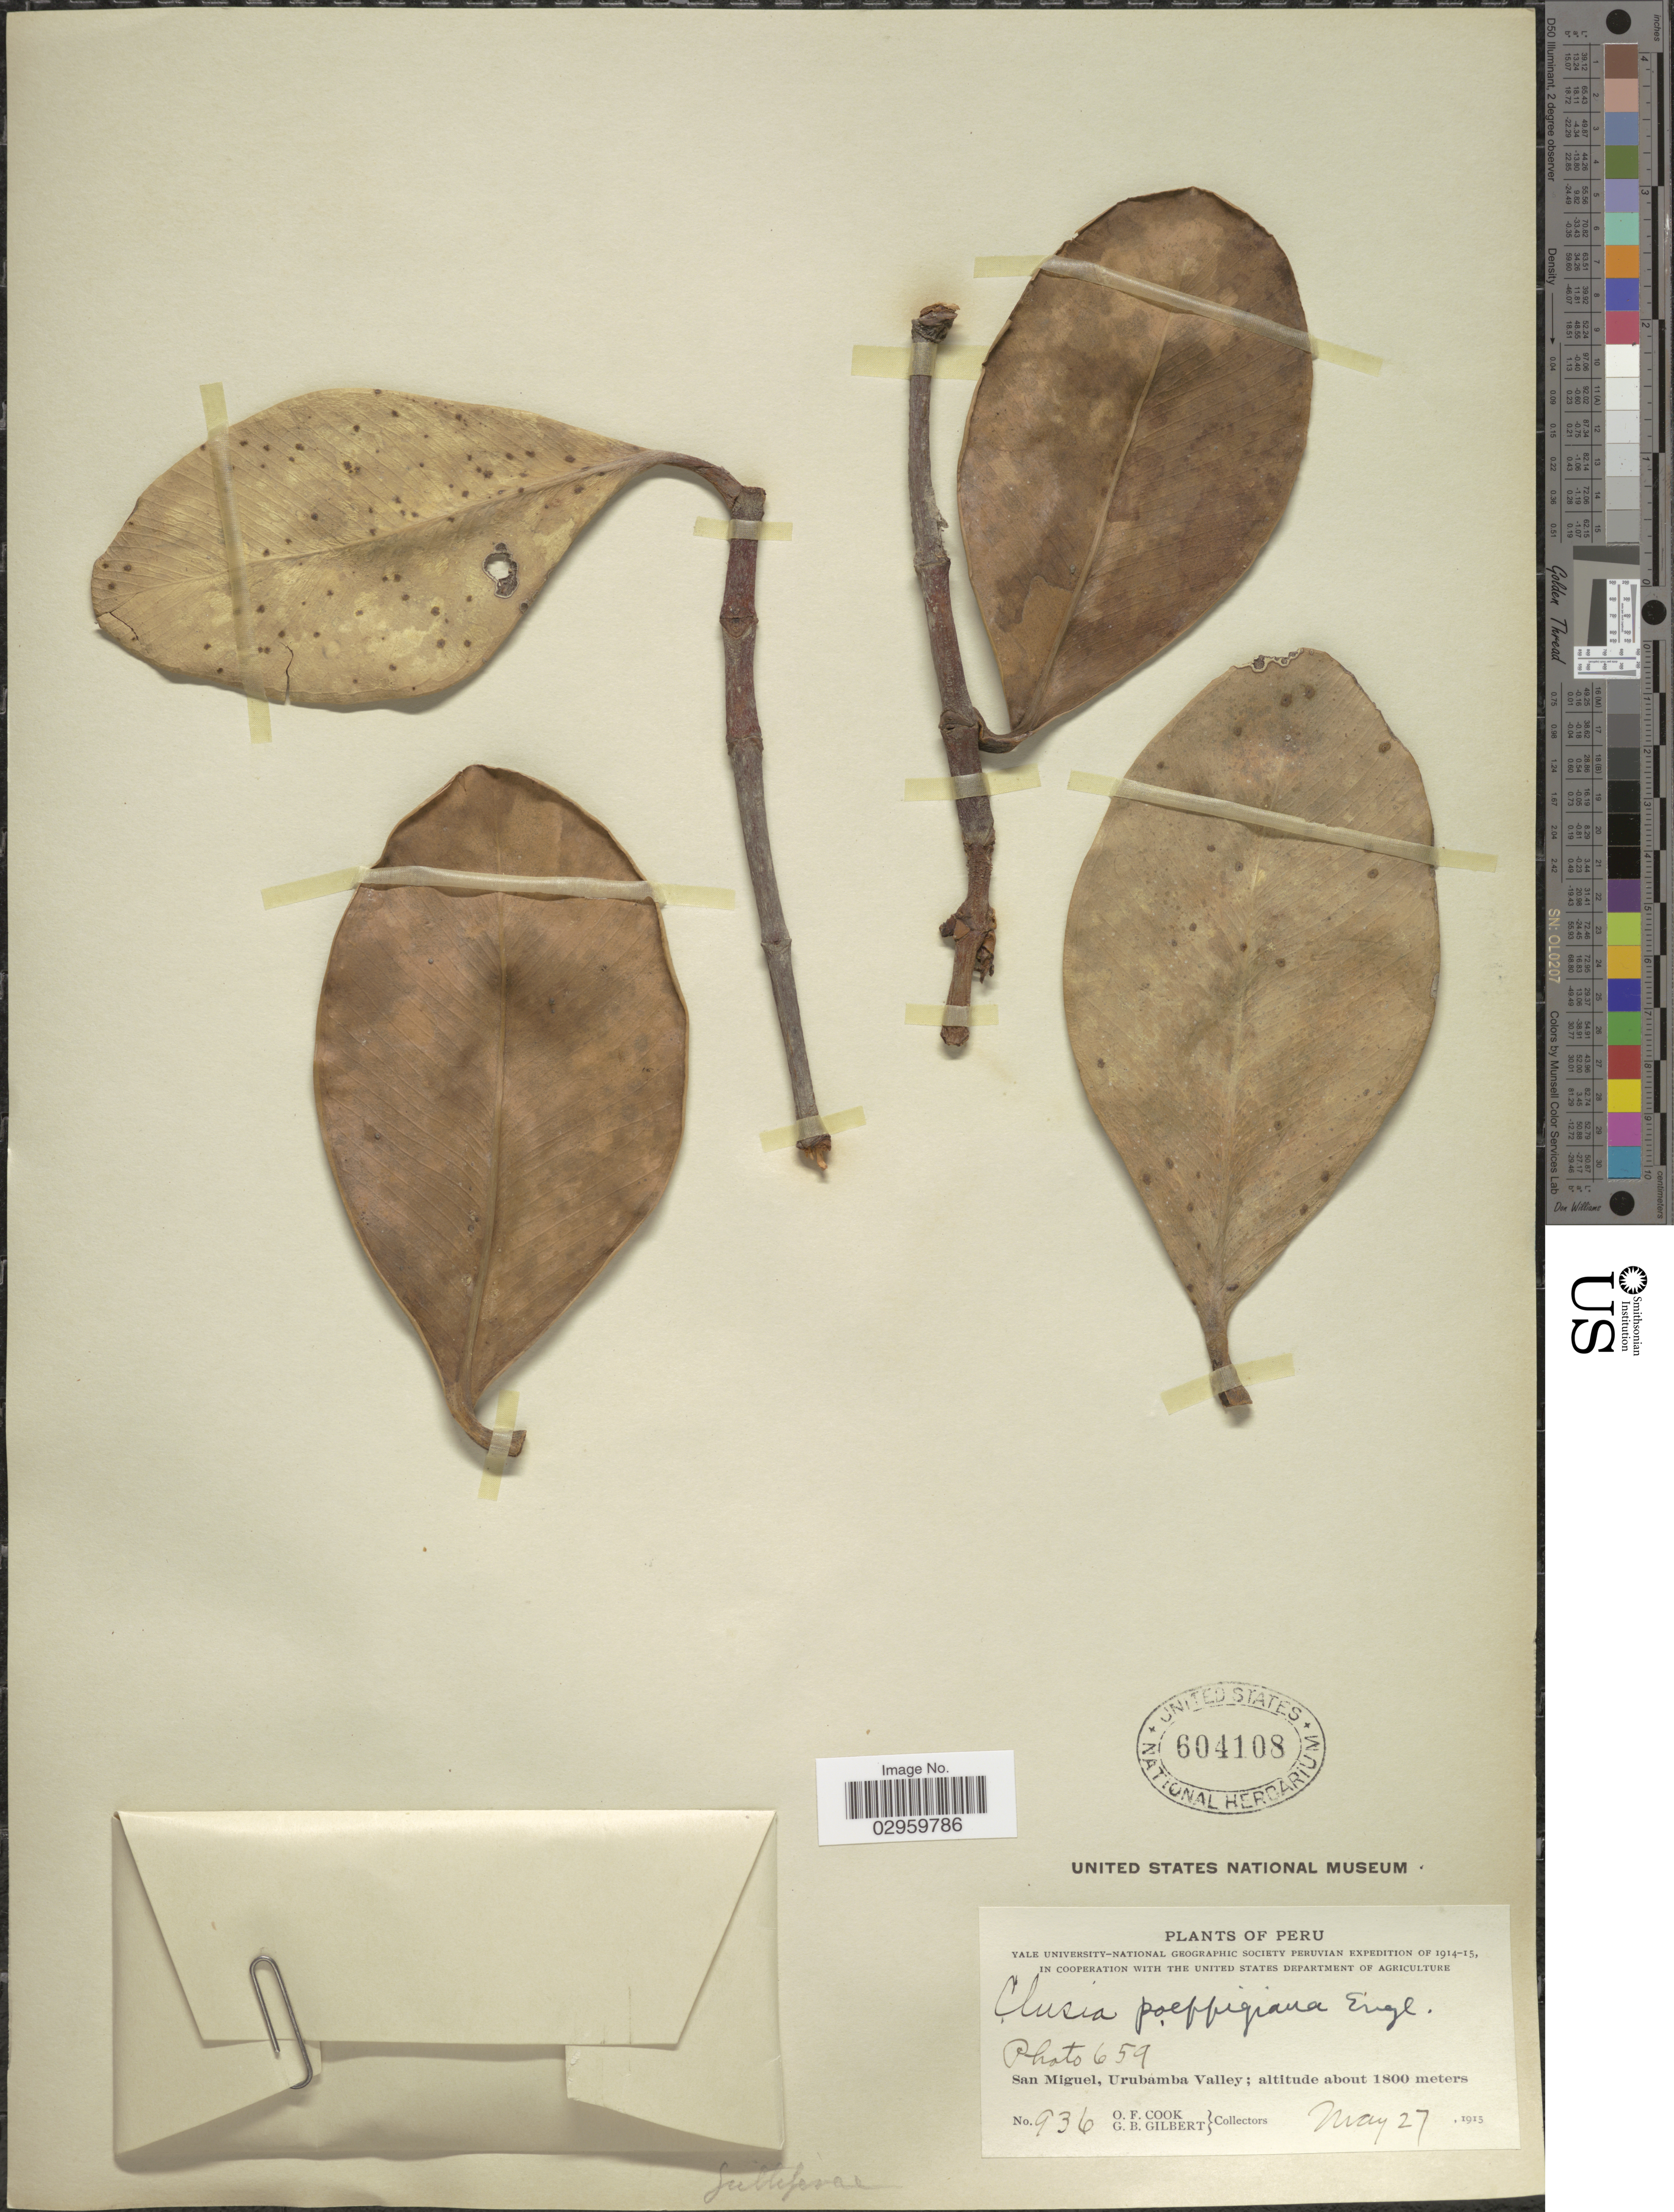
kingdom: Plantae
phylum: Tracheophyta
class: Magnoliopsida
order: Malpighiales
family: Clusiaceae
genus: Clusia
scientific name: Clusia poeppigiana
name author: Engl.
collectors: O. F. Cook & G. B. Gilbert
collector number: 936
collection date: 1915-05-27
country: Peru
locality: San Miguel, Urubamba Valley.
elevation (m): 1800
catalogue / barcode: US 604108